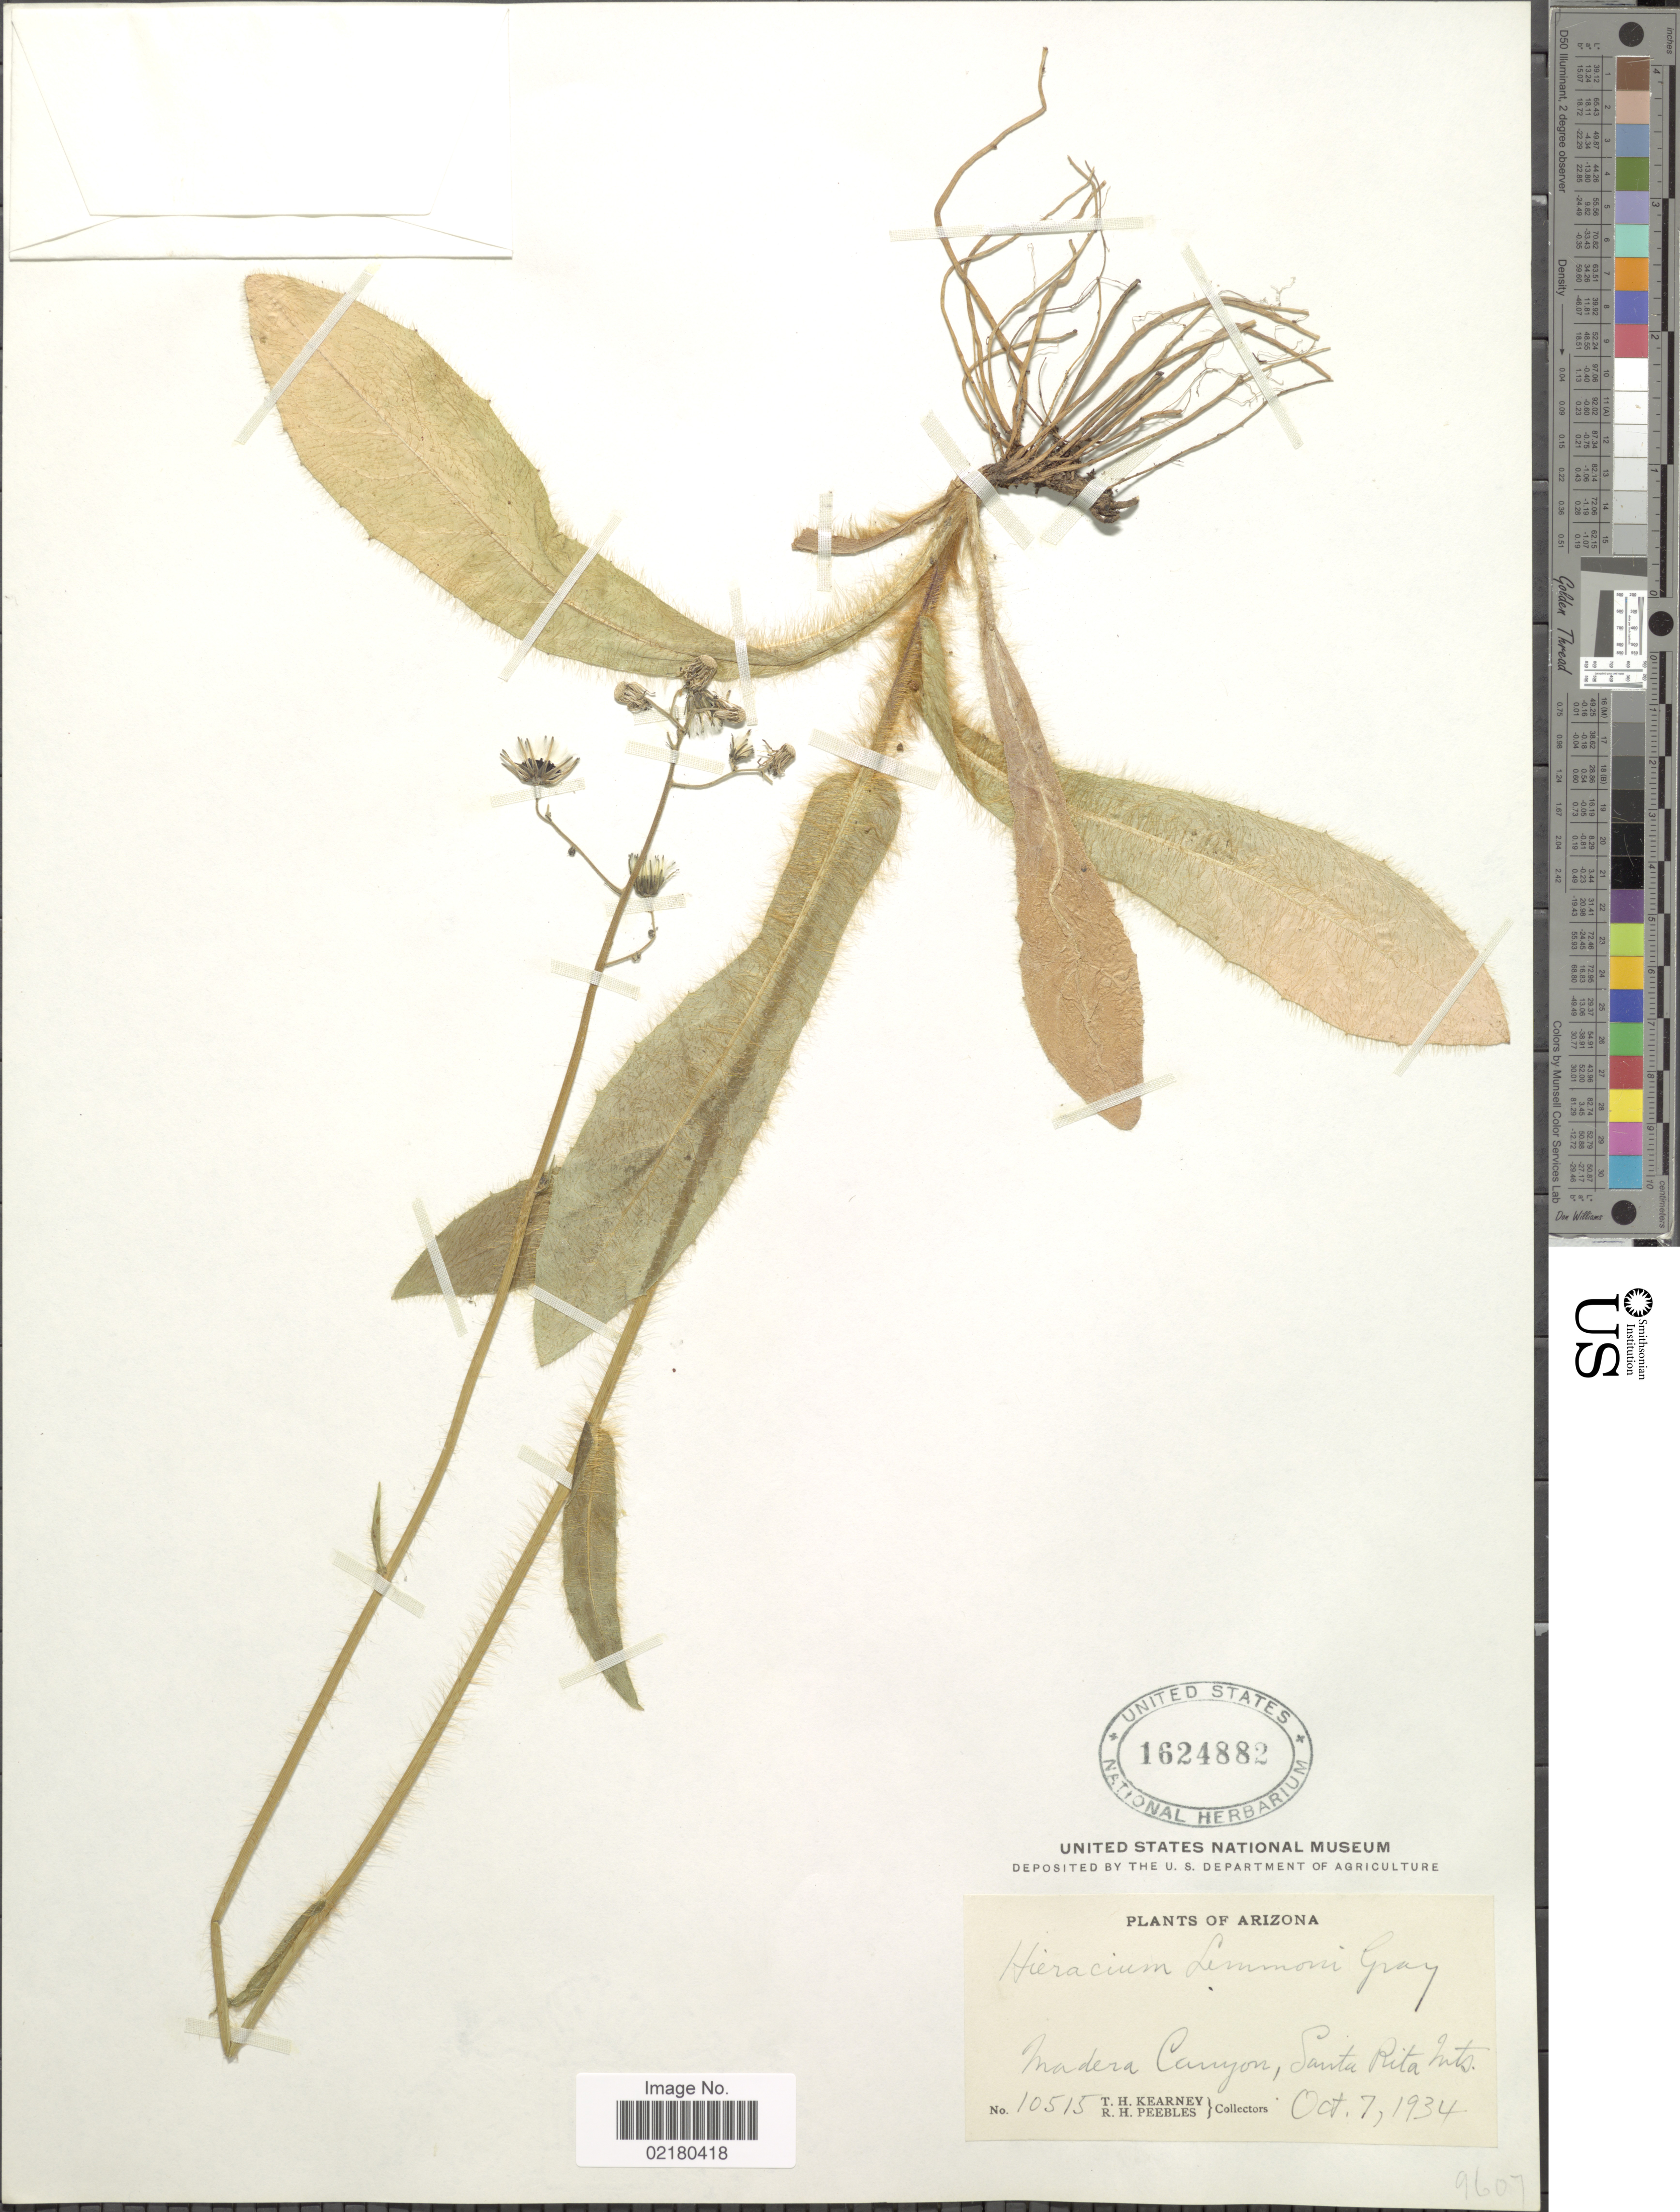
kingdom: Plantae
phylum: Tracheophyta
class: Magnoliopsida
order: Asterales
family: Asteraceae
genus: Hieracium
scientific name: Hieracium crepidispermum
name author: Fr.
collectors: T. H. Kearney & R. H. Peebles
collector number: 10515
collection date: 1934-10-07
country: United States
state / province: Arizona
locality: Madera Canyon, Santa Rita Mts.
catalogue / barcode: US 1624882